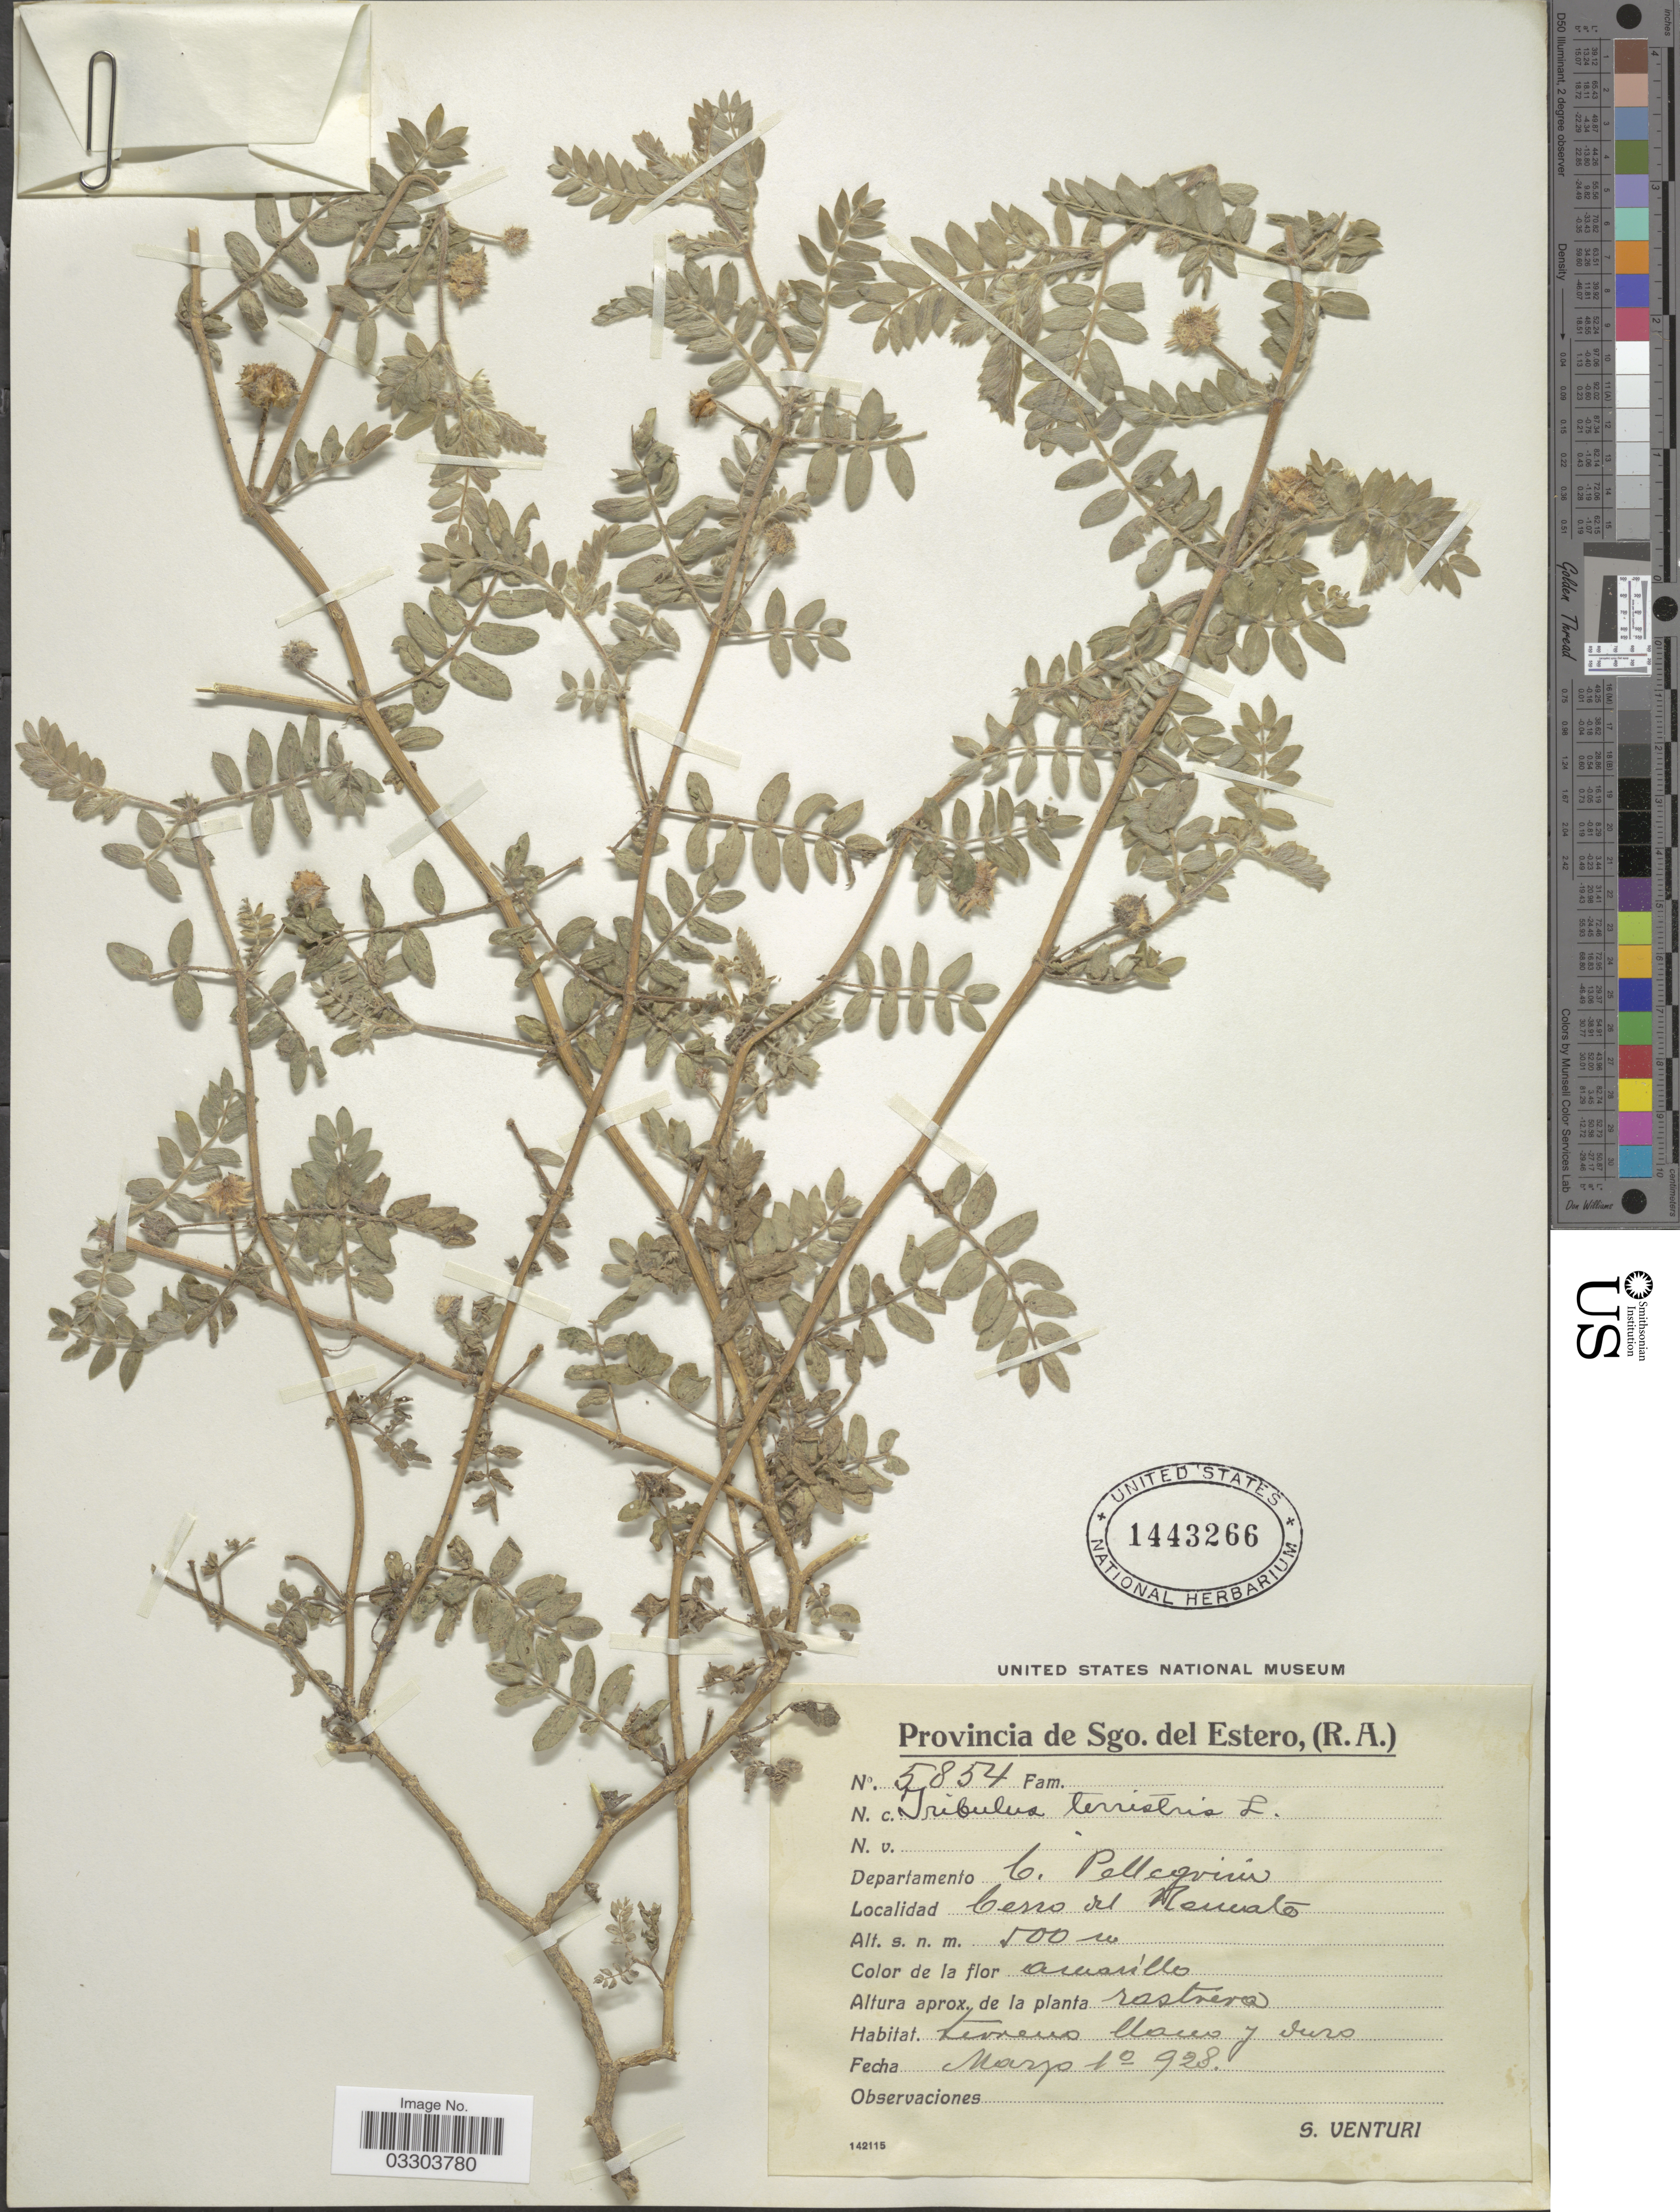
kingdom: Plantae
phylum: Tracheophyta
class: Magnoliopsida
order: Zygophyllales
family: Zygophyllaceae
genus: Tribulus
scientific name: Tribulus terrestris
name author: L.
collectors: S. Venturi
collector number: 5854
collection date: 1928-03-01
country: Argentina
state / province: Santiago del Estero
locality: Departamento C. Pellegrini. Cerro del Remate.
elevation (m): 500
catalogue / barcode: US 1443266